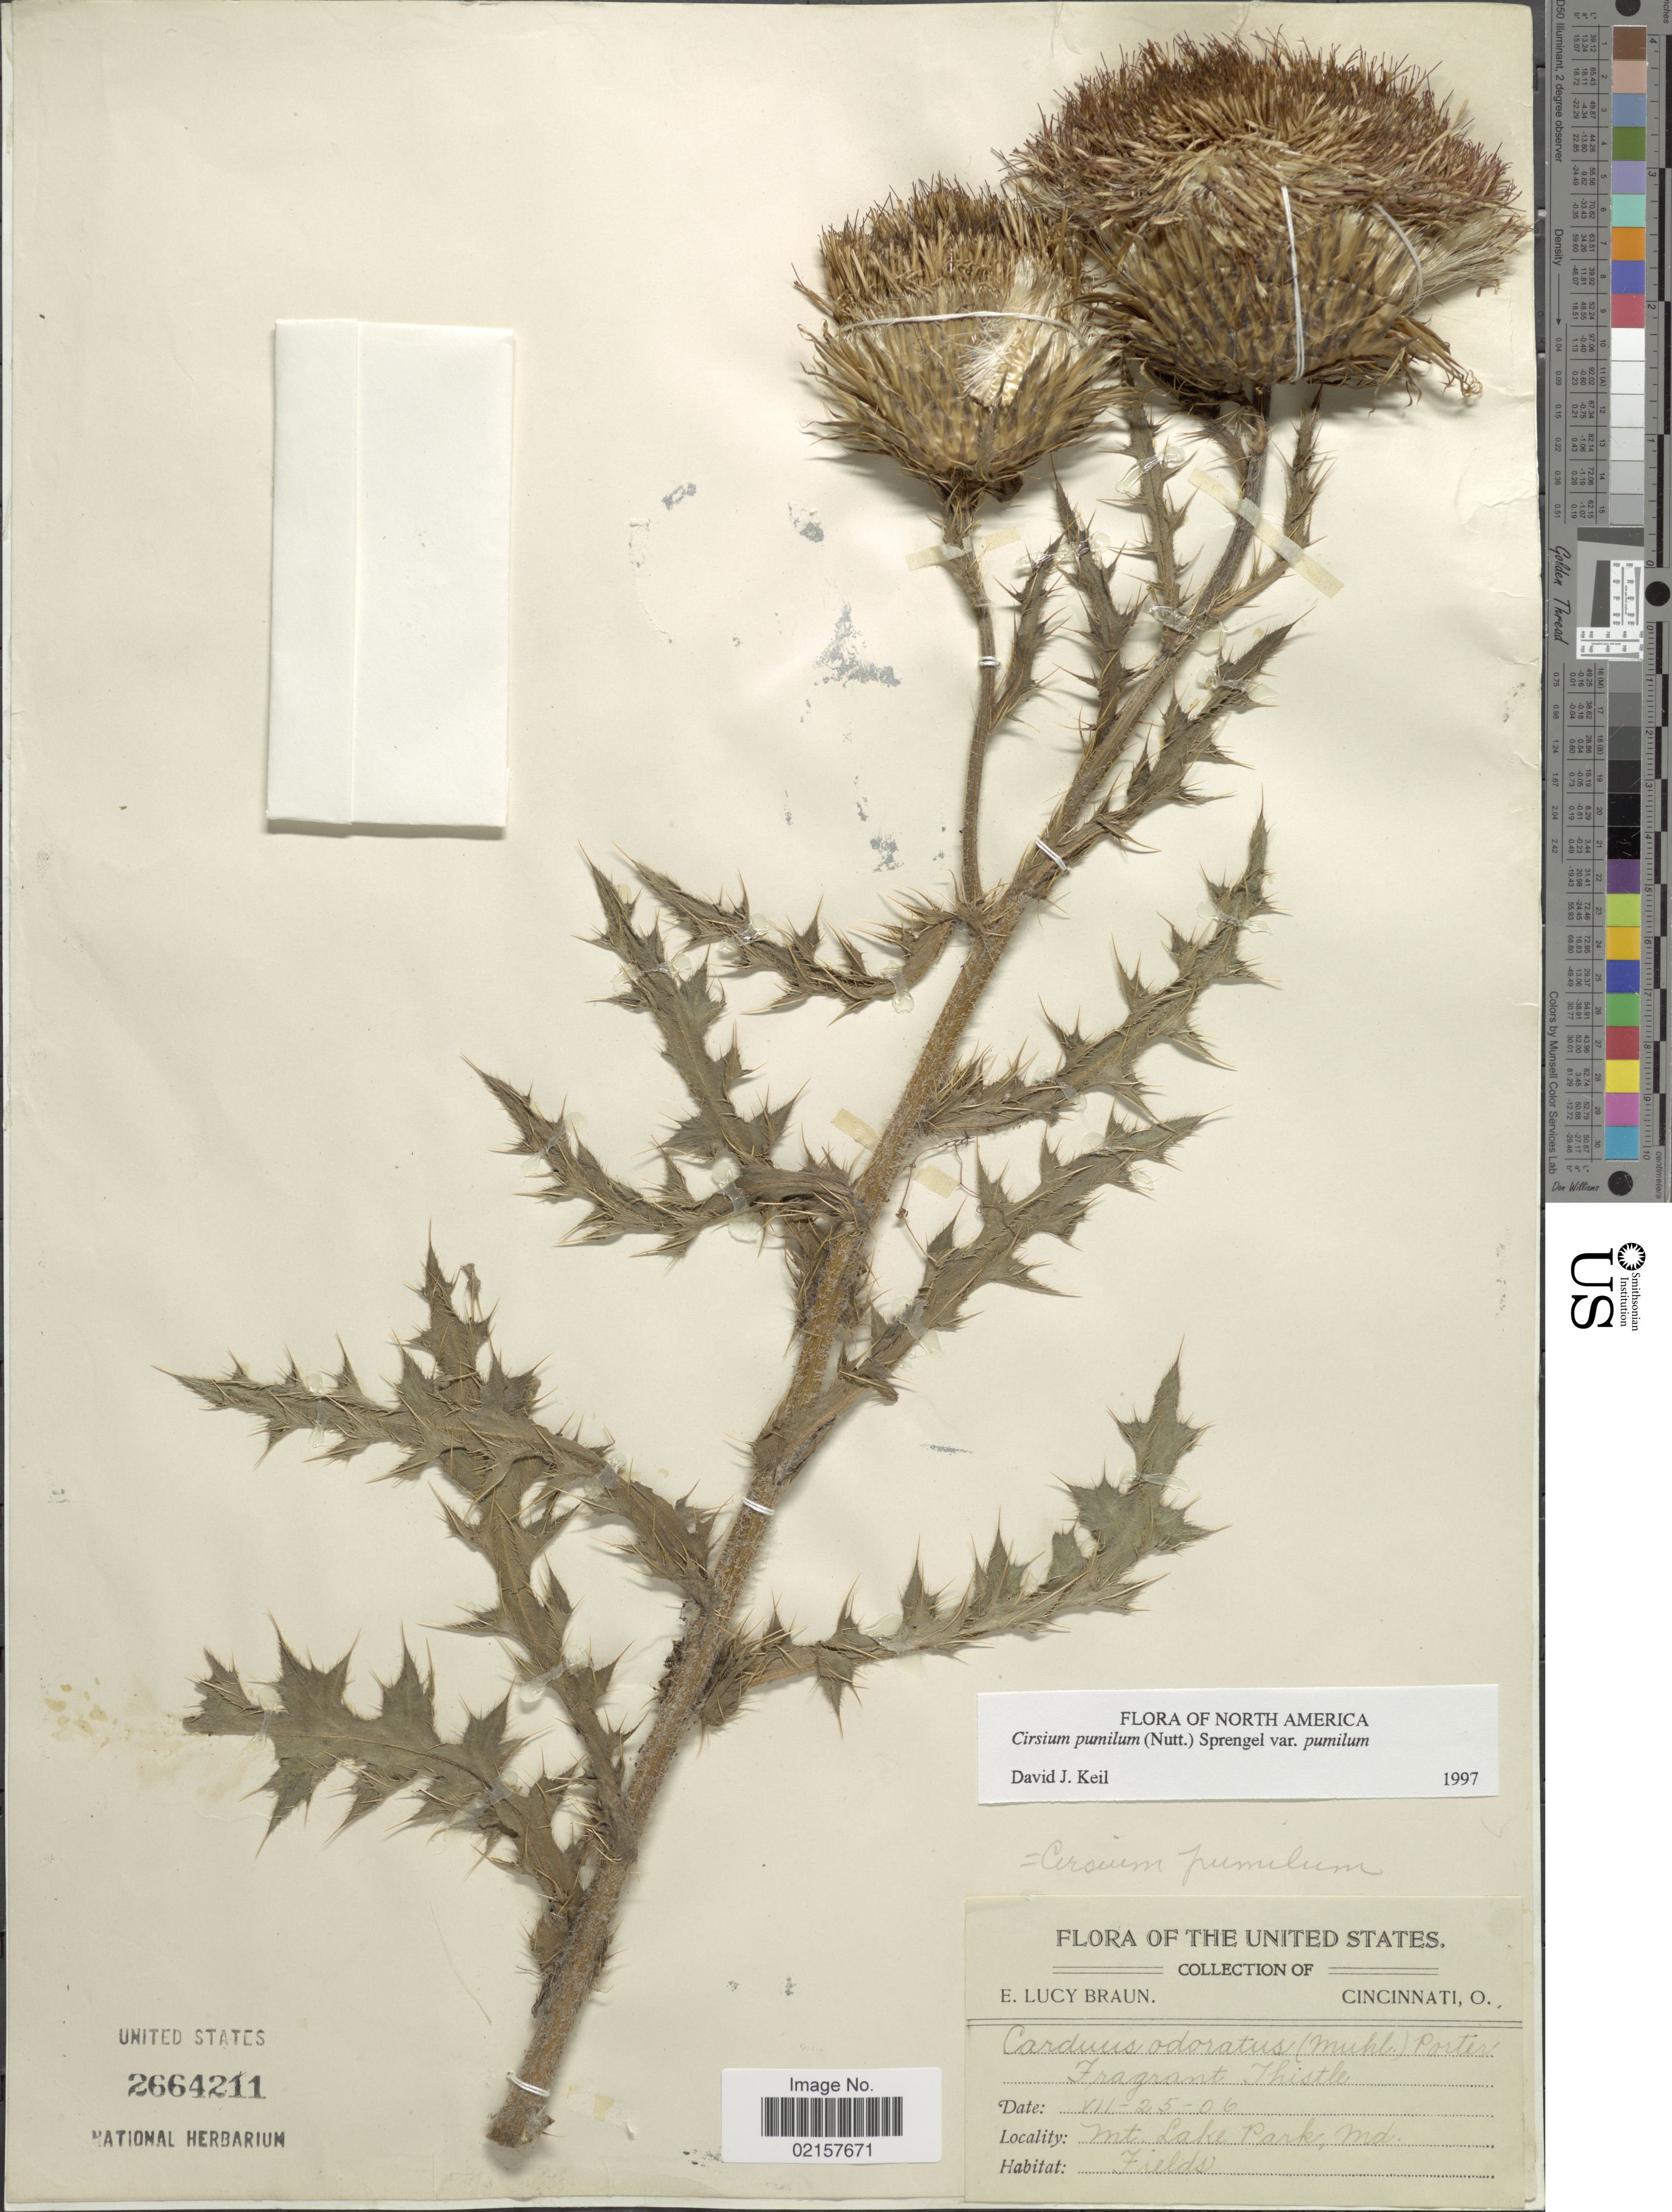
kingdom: Plantae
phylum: Tracheophyta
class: Magnoliopsida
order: Asterales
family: Asteraceae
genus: Cirsium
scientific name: Cirsium pumilum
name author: (Nutt.) Spreng.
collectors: E. L. Braun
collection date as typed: Transcribed d/m/y: 25/7/6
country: United States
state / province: Maryland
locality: Mt. Lake Park, Cincinnati, O.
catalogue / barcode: US 2664211